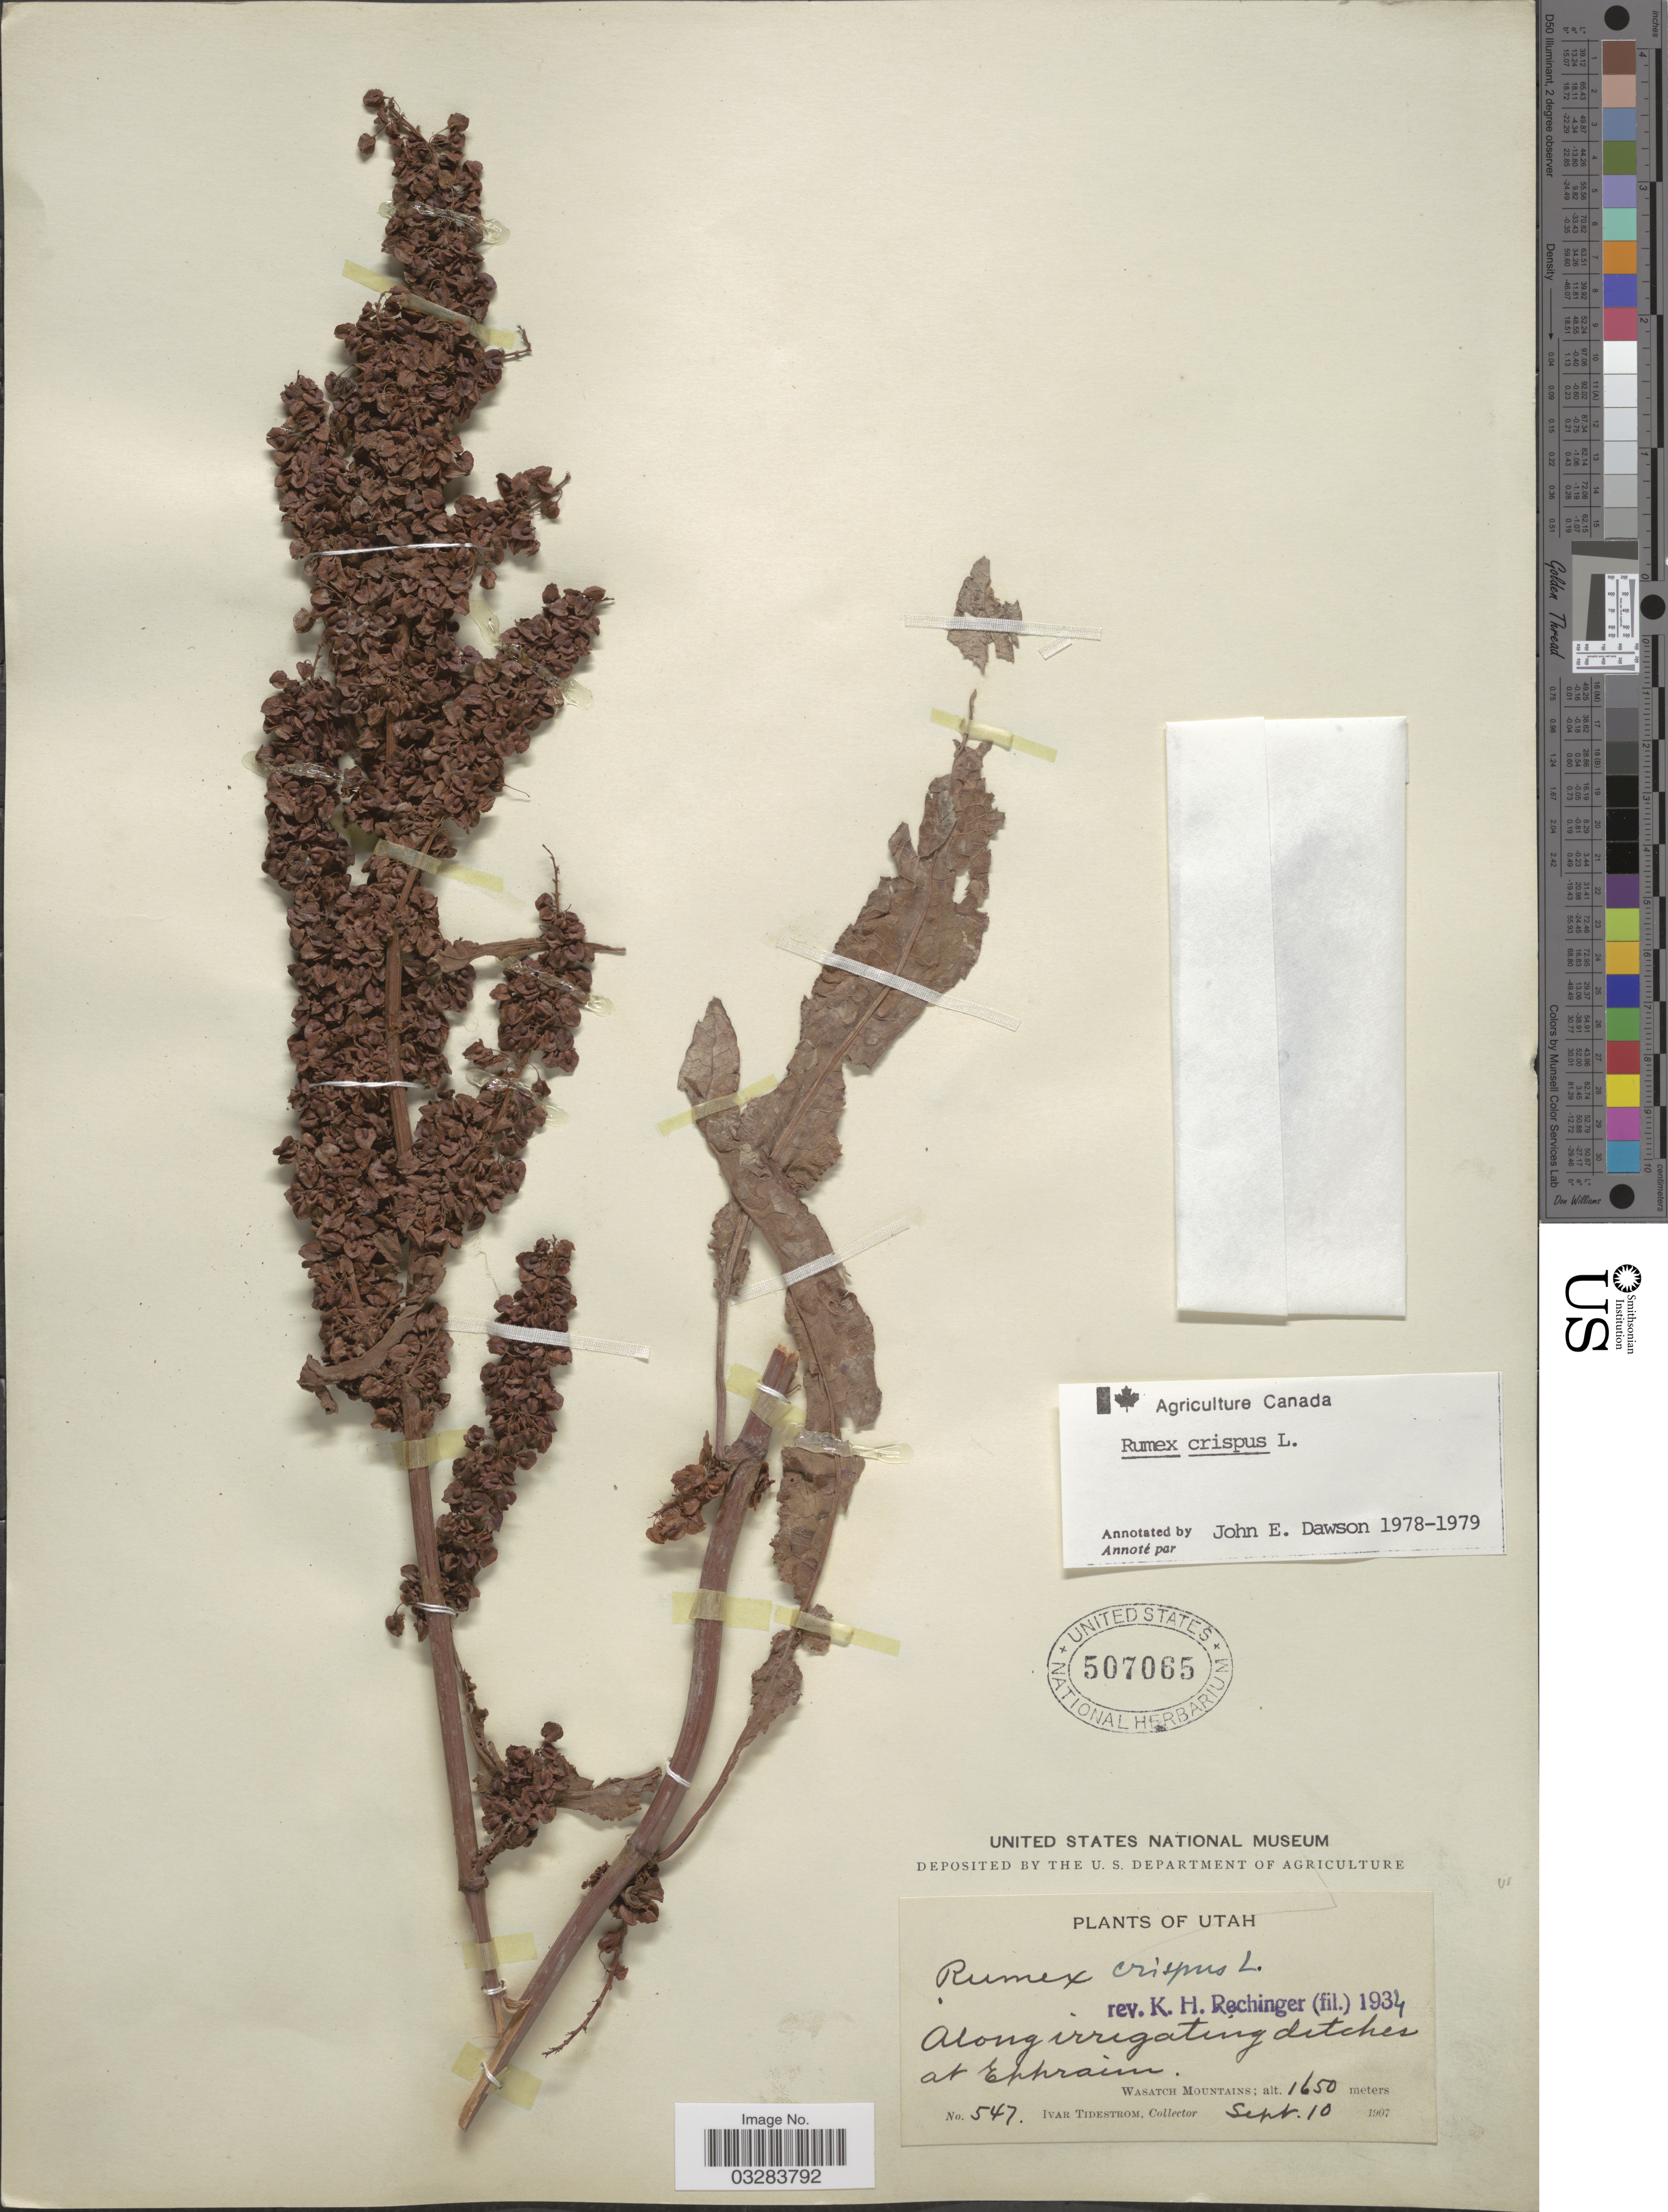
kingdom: Plantae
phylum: Tracheophyta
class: Magnoliopsida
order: Caryophyllales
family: Polygonaceae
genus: Rumex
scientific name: Rumex crispus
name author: L.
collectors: I. F. Tidestrom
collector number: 547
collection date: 1907-09-10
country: United States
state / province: Utah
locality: Along irrigating ditches at Ephraim, Wasatch Mountains.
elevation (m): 1650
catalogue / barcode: US 507065